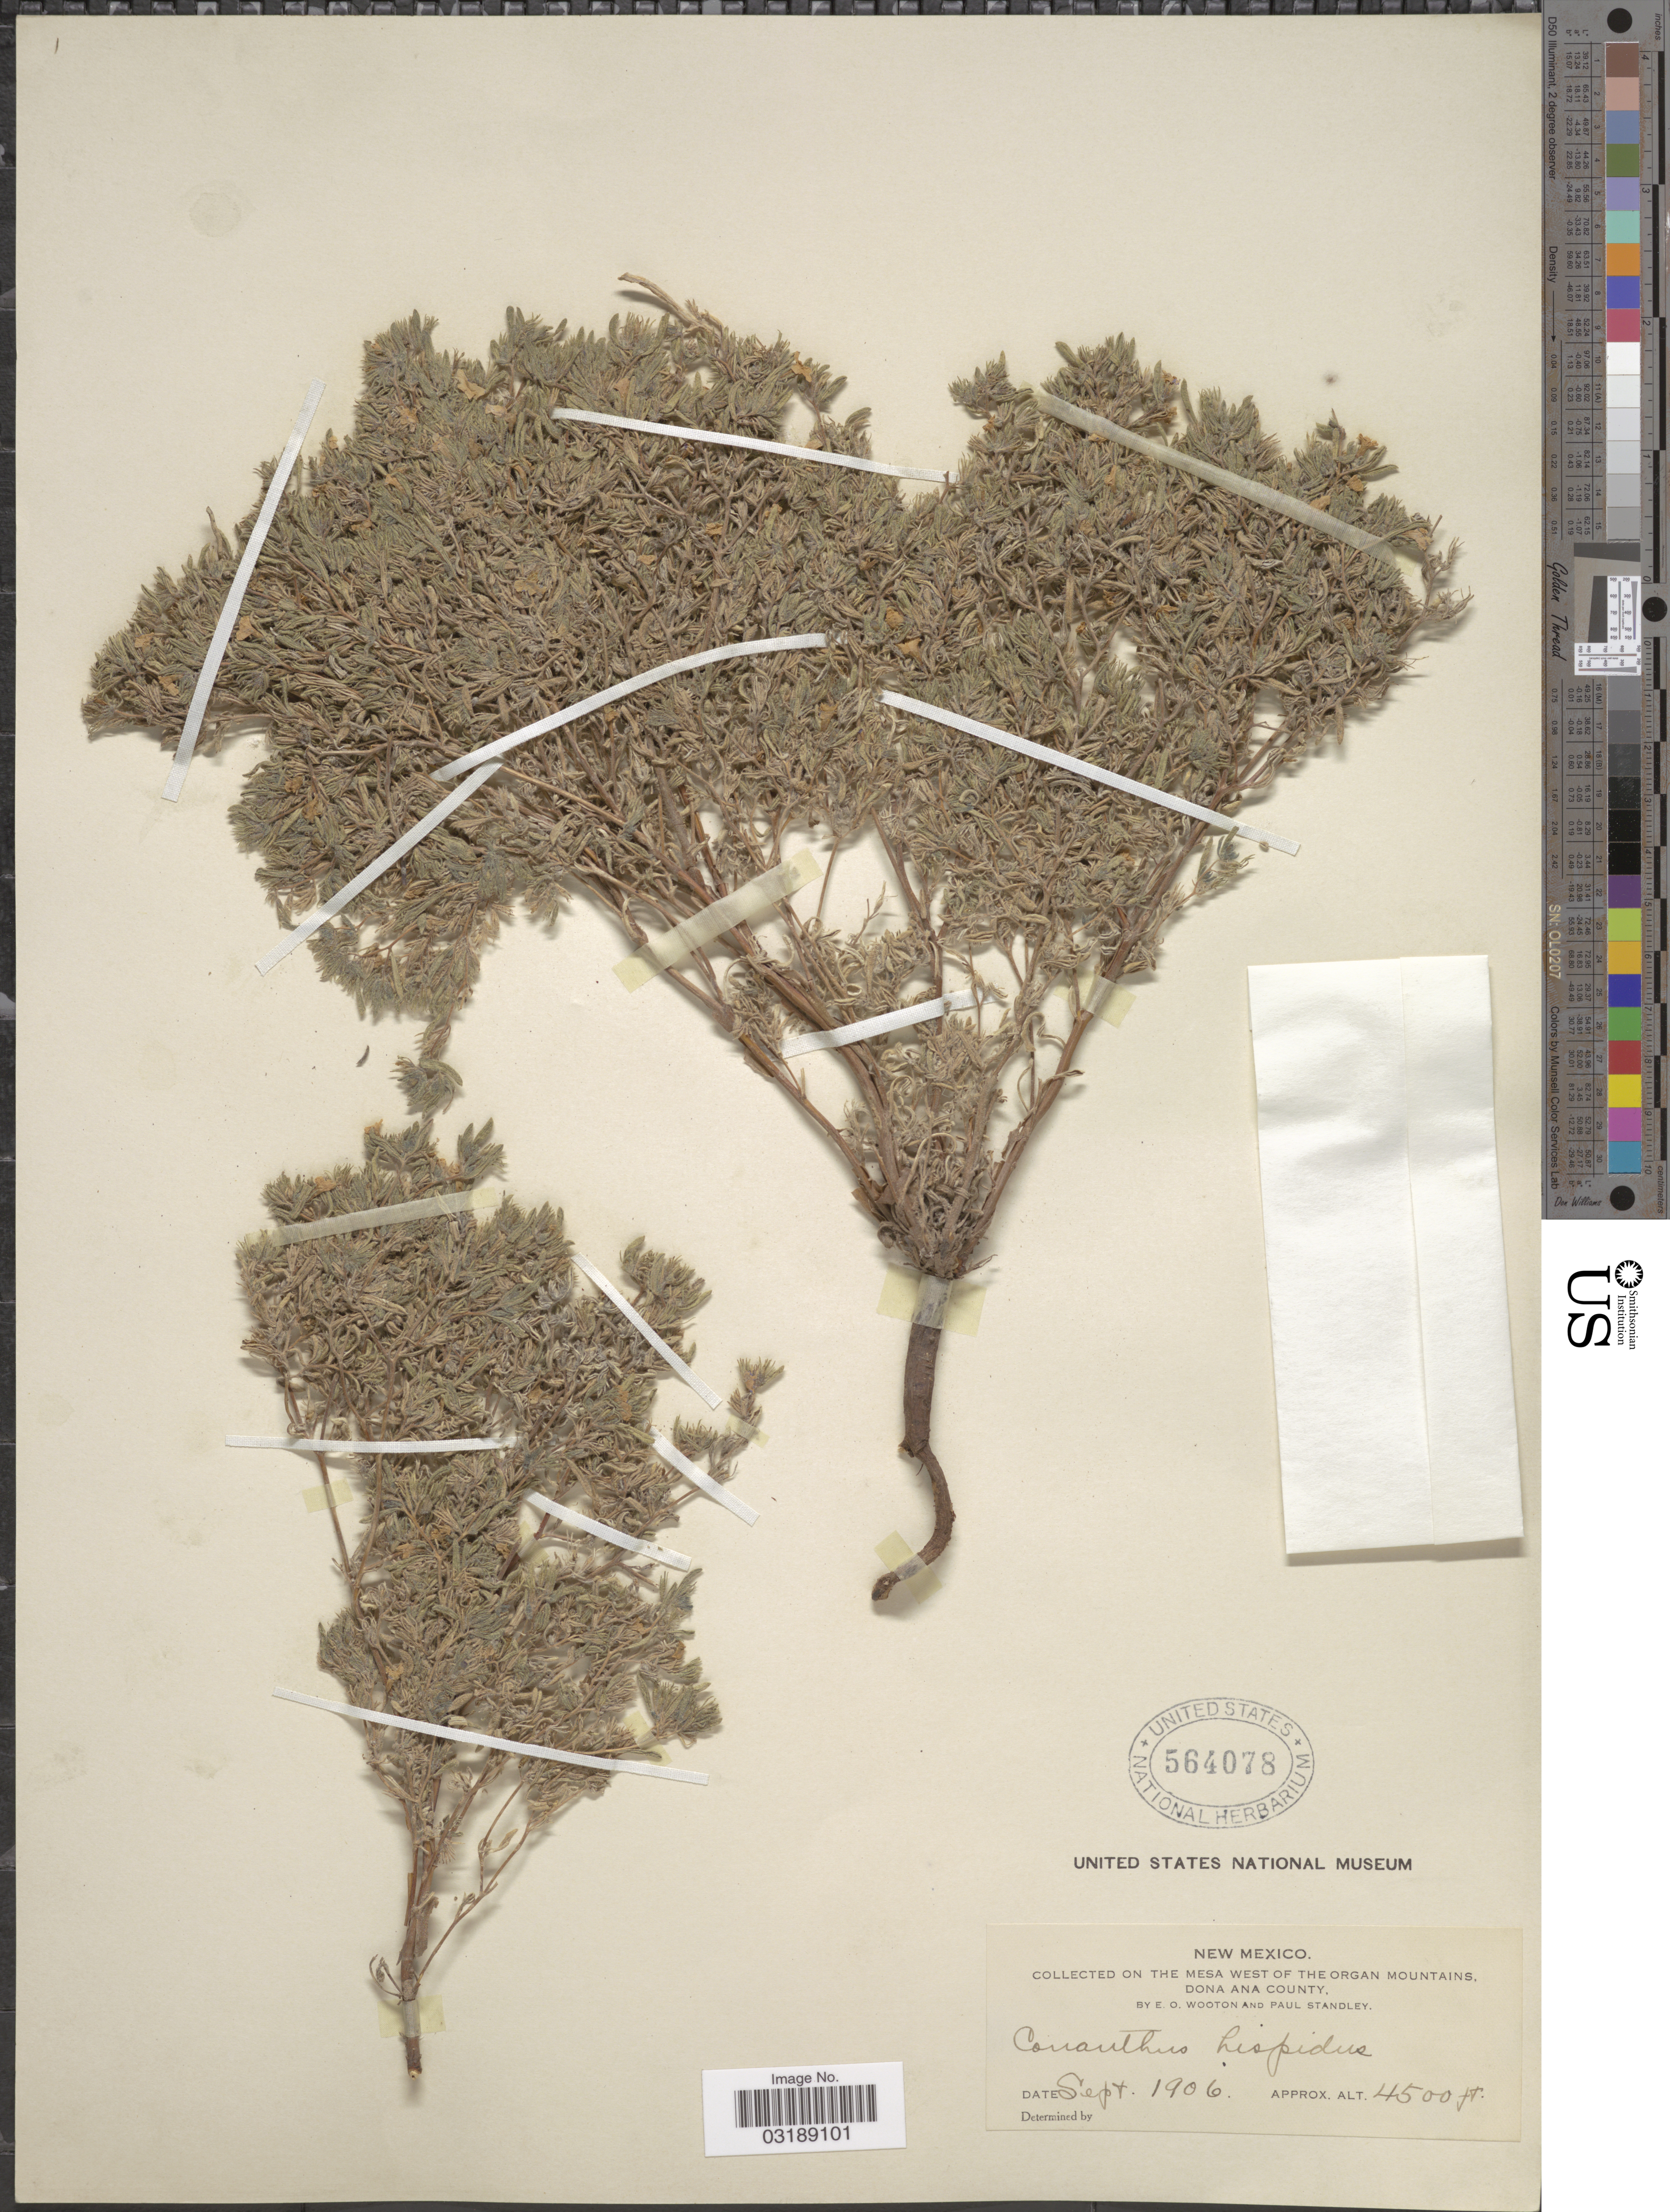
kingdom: Plantae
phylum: Tracheophyta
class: Magnoliopsida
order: Boraginales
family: Namaceae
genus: Nama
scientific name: Nama hispida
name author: A. Gray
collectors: E. O. Wooton & P. C. Standley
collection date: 1906-09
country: United States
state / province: New Mexico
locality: On The Mesa West of The Organ Mountains, Dona Ana County.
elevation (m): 1372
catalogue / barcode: US 564078